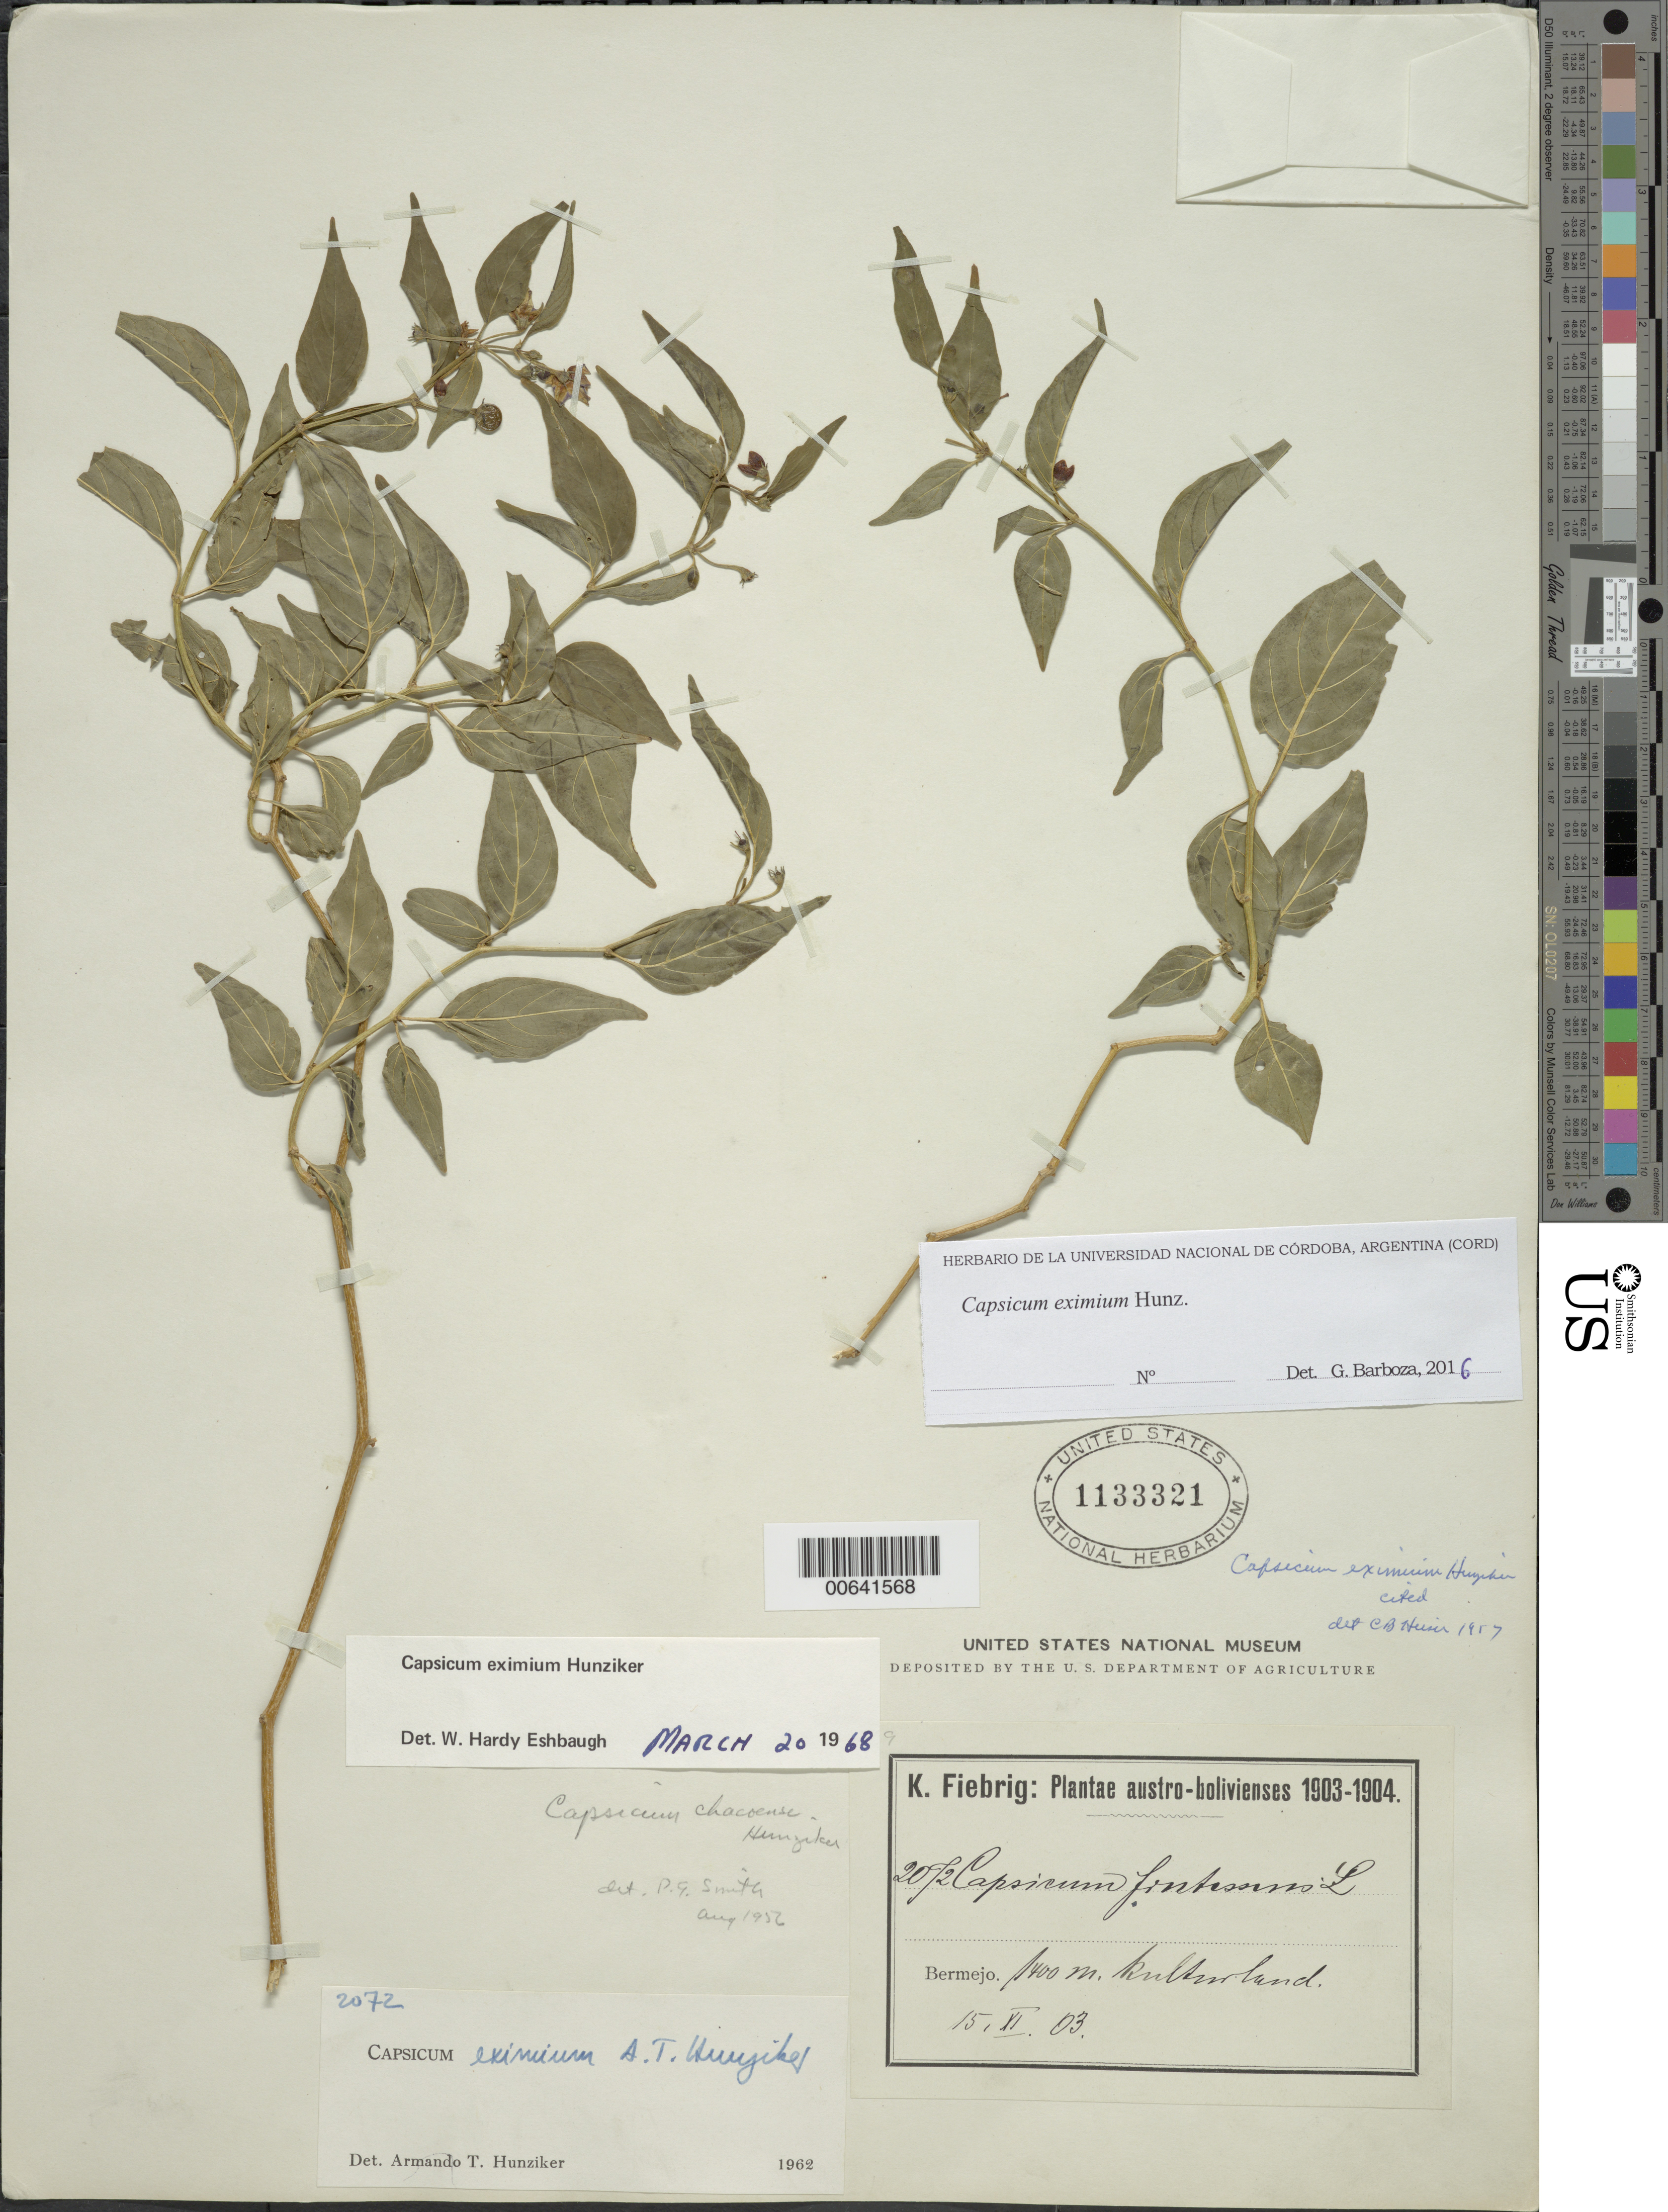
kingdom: Plantae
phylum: Tracheophyta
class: Magnoliopsida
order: Solanales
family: Solanaceae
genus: Capsicum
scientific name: Capsicum eximium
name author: Hunz.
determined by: Eshbaugh, W. H.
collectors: K. Fiebrig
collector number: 2072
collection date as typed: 15 Nov 1903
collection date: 1903-11-15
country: Bolivia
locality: Bolivia, Bermejo.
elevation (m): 1400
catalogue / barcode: US 1133321